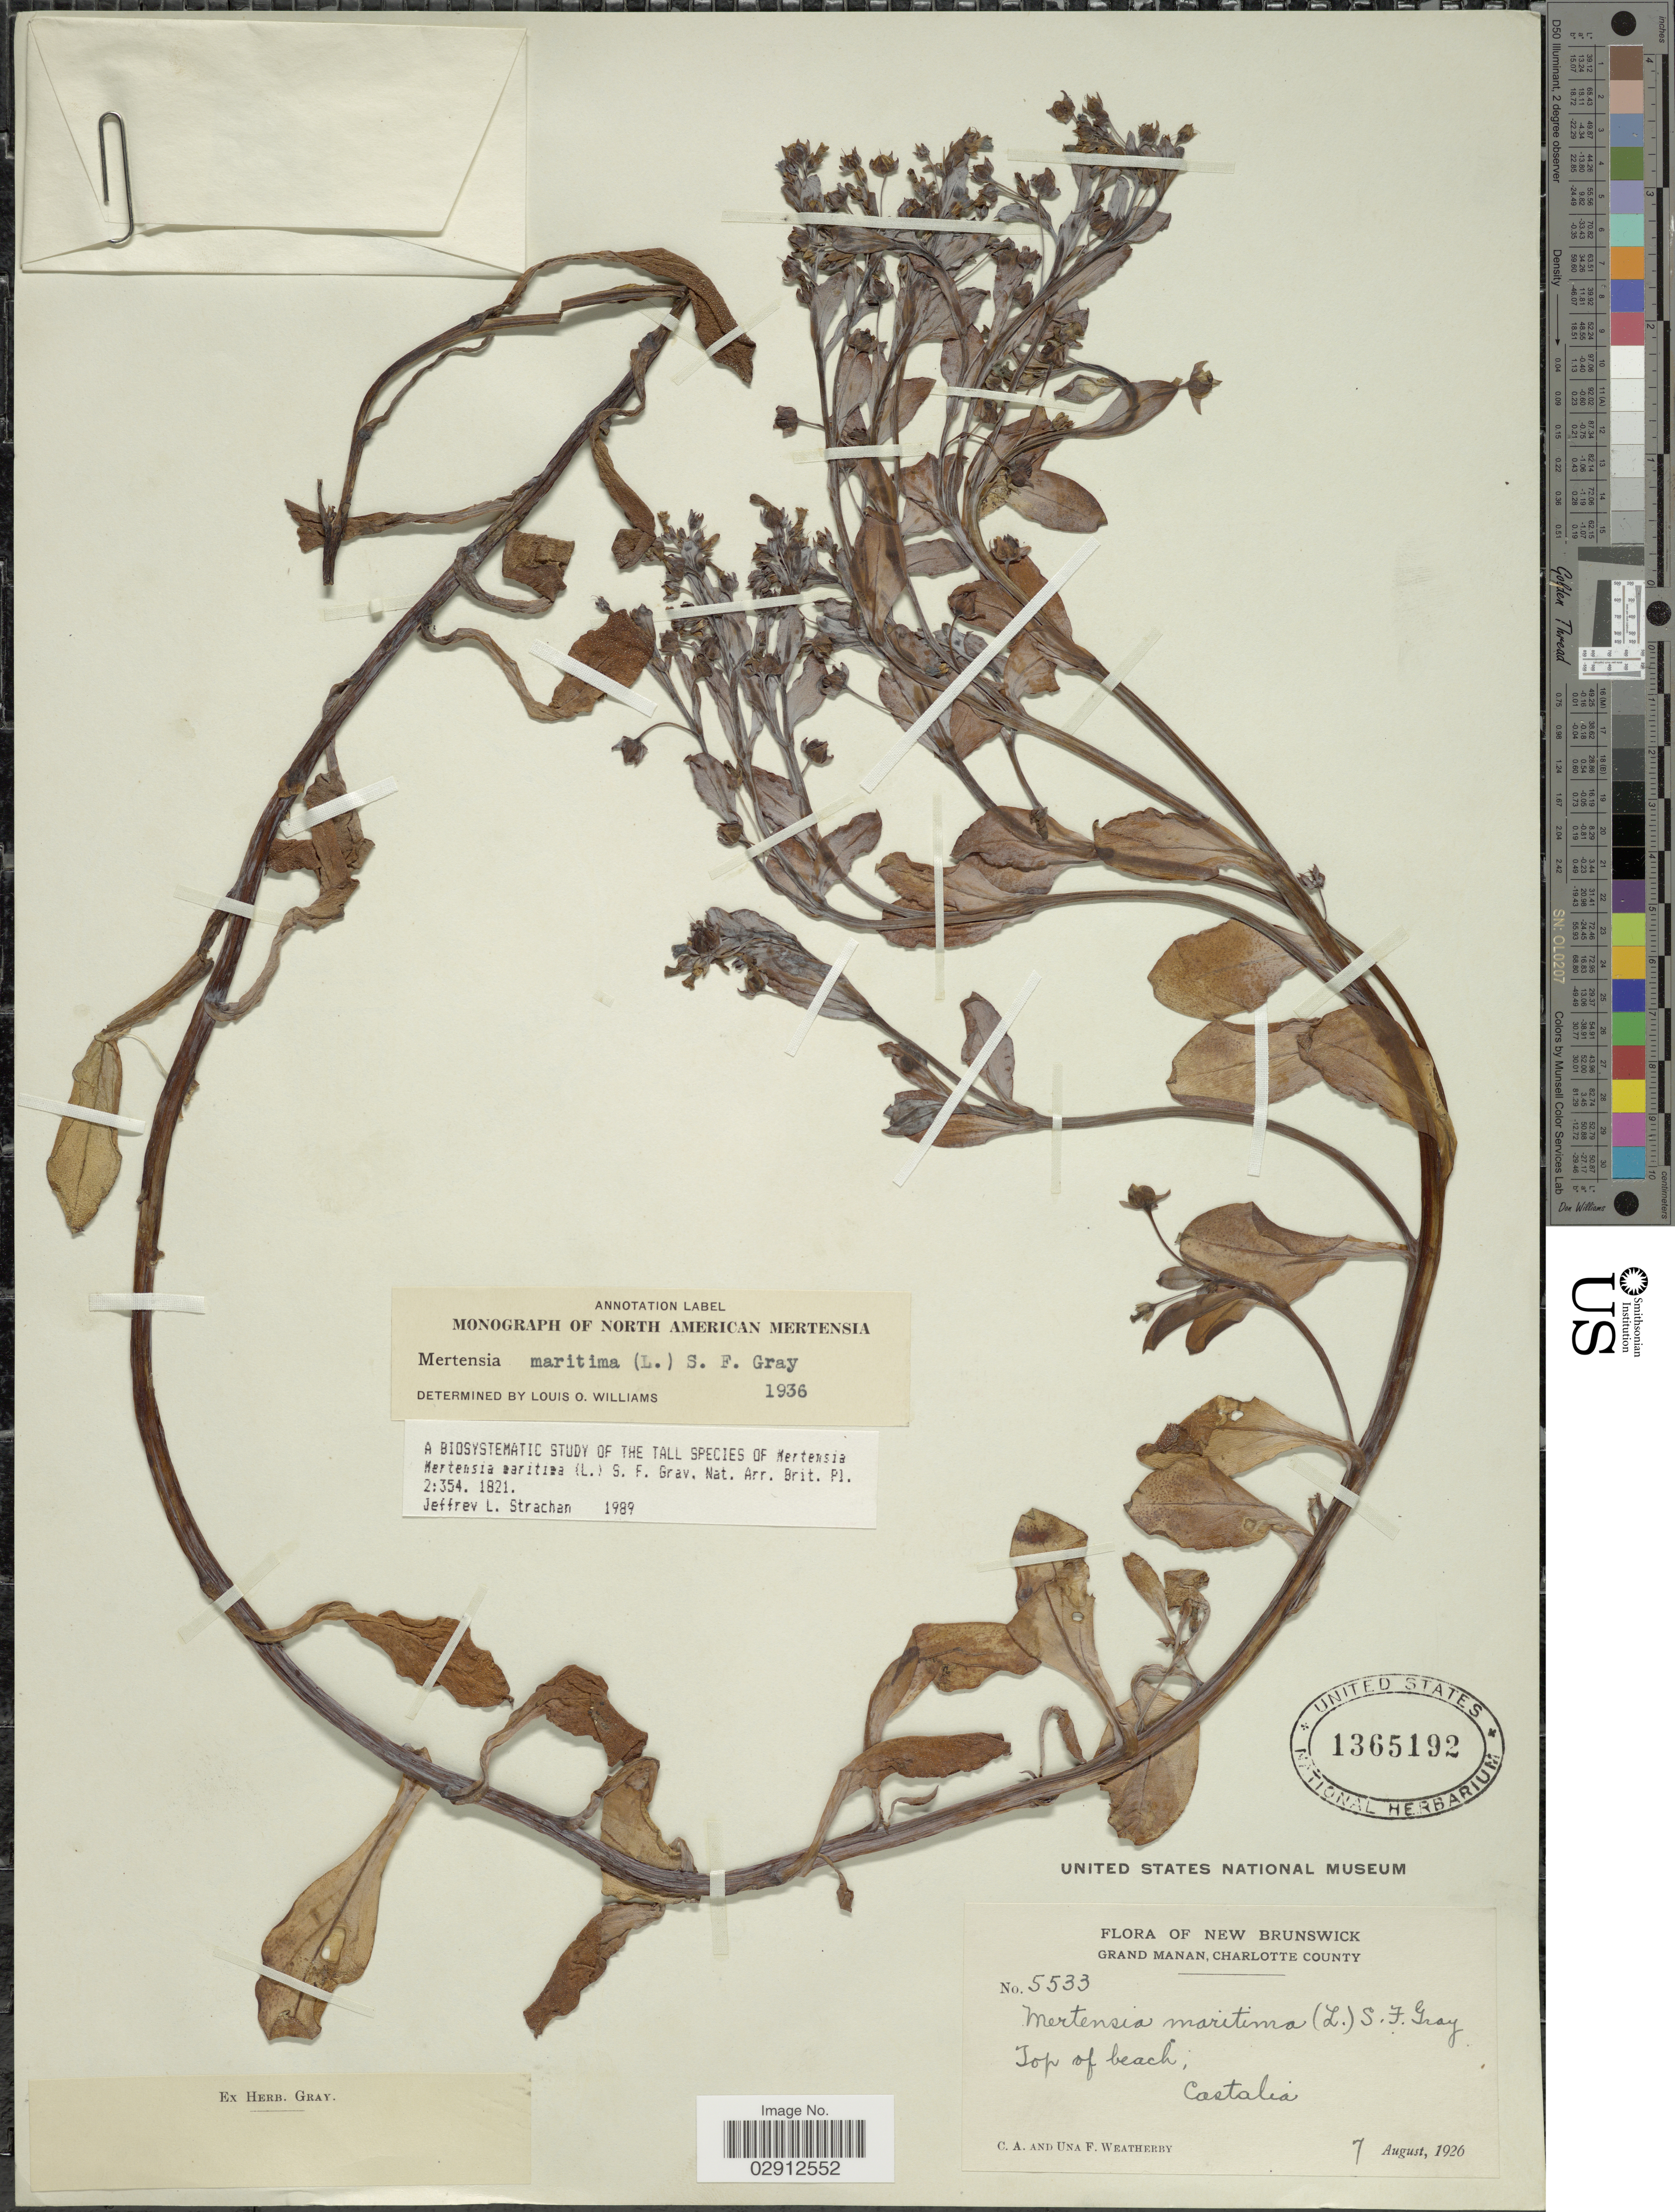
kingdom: Plantae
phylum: Tracheophyta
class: Magnoliopsida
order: Boraginales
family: Boraginaceae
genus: Mertensia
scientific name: Mertensia maritima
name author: (L.) S.F. Gray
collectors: C. A. Weatherby & U. Weatherby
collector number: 5533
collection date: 1926-08-07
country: Canada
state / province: New Brunswick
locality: Grand Manan, Charlotte County, Top of beach, Castalia.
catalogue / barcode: US 1365192